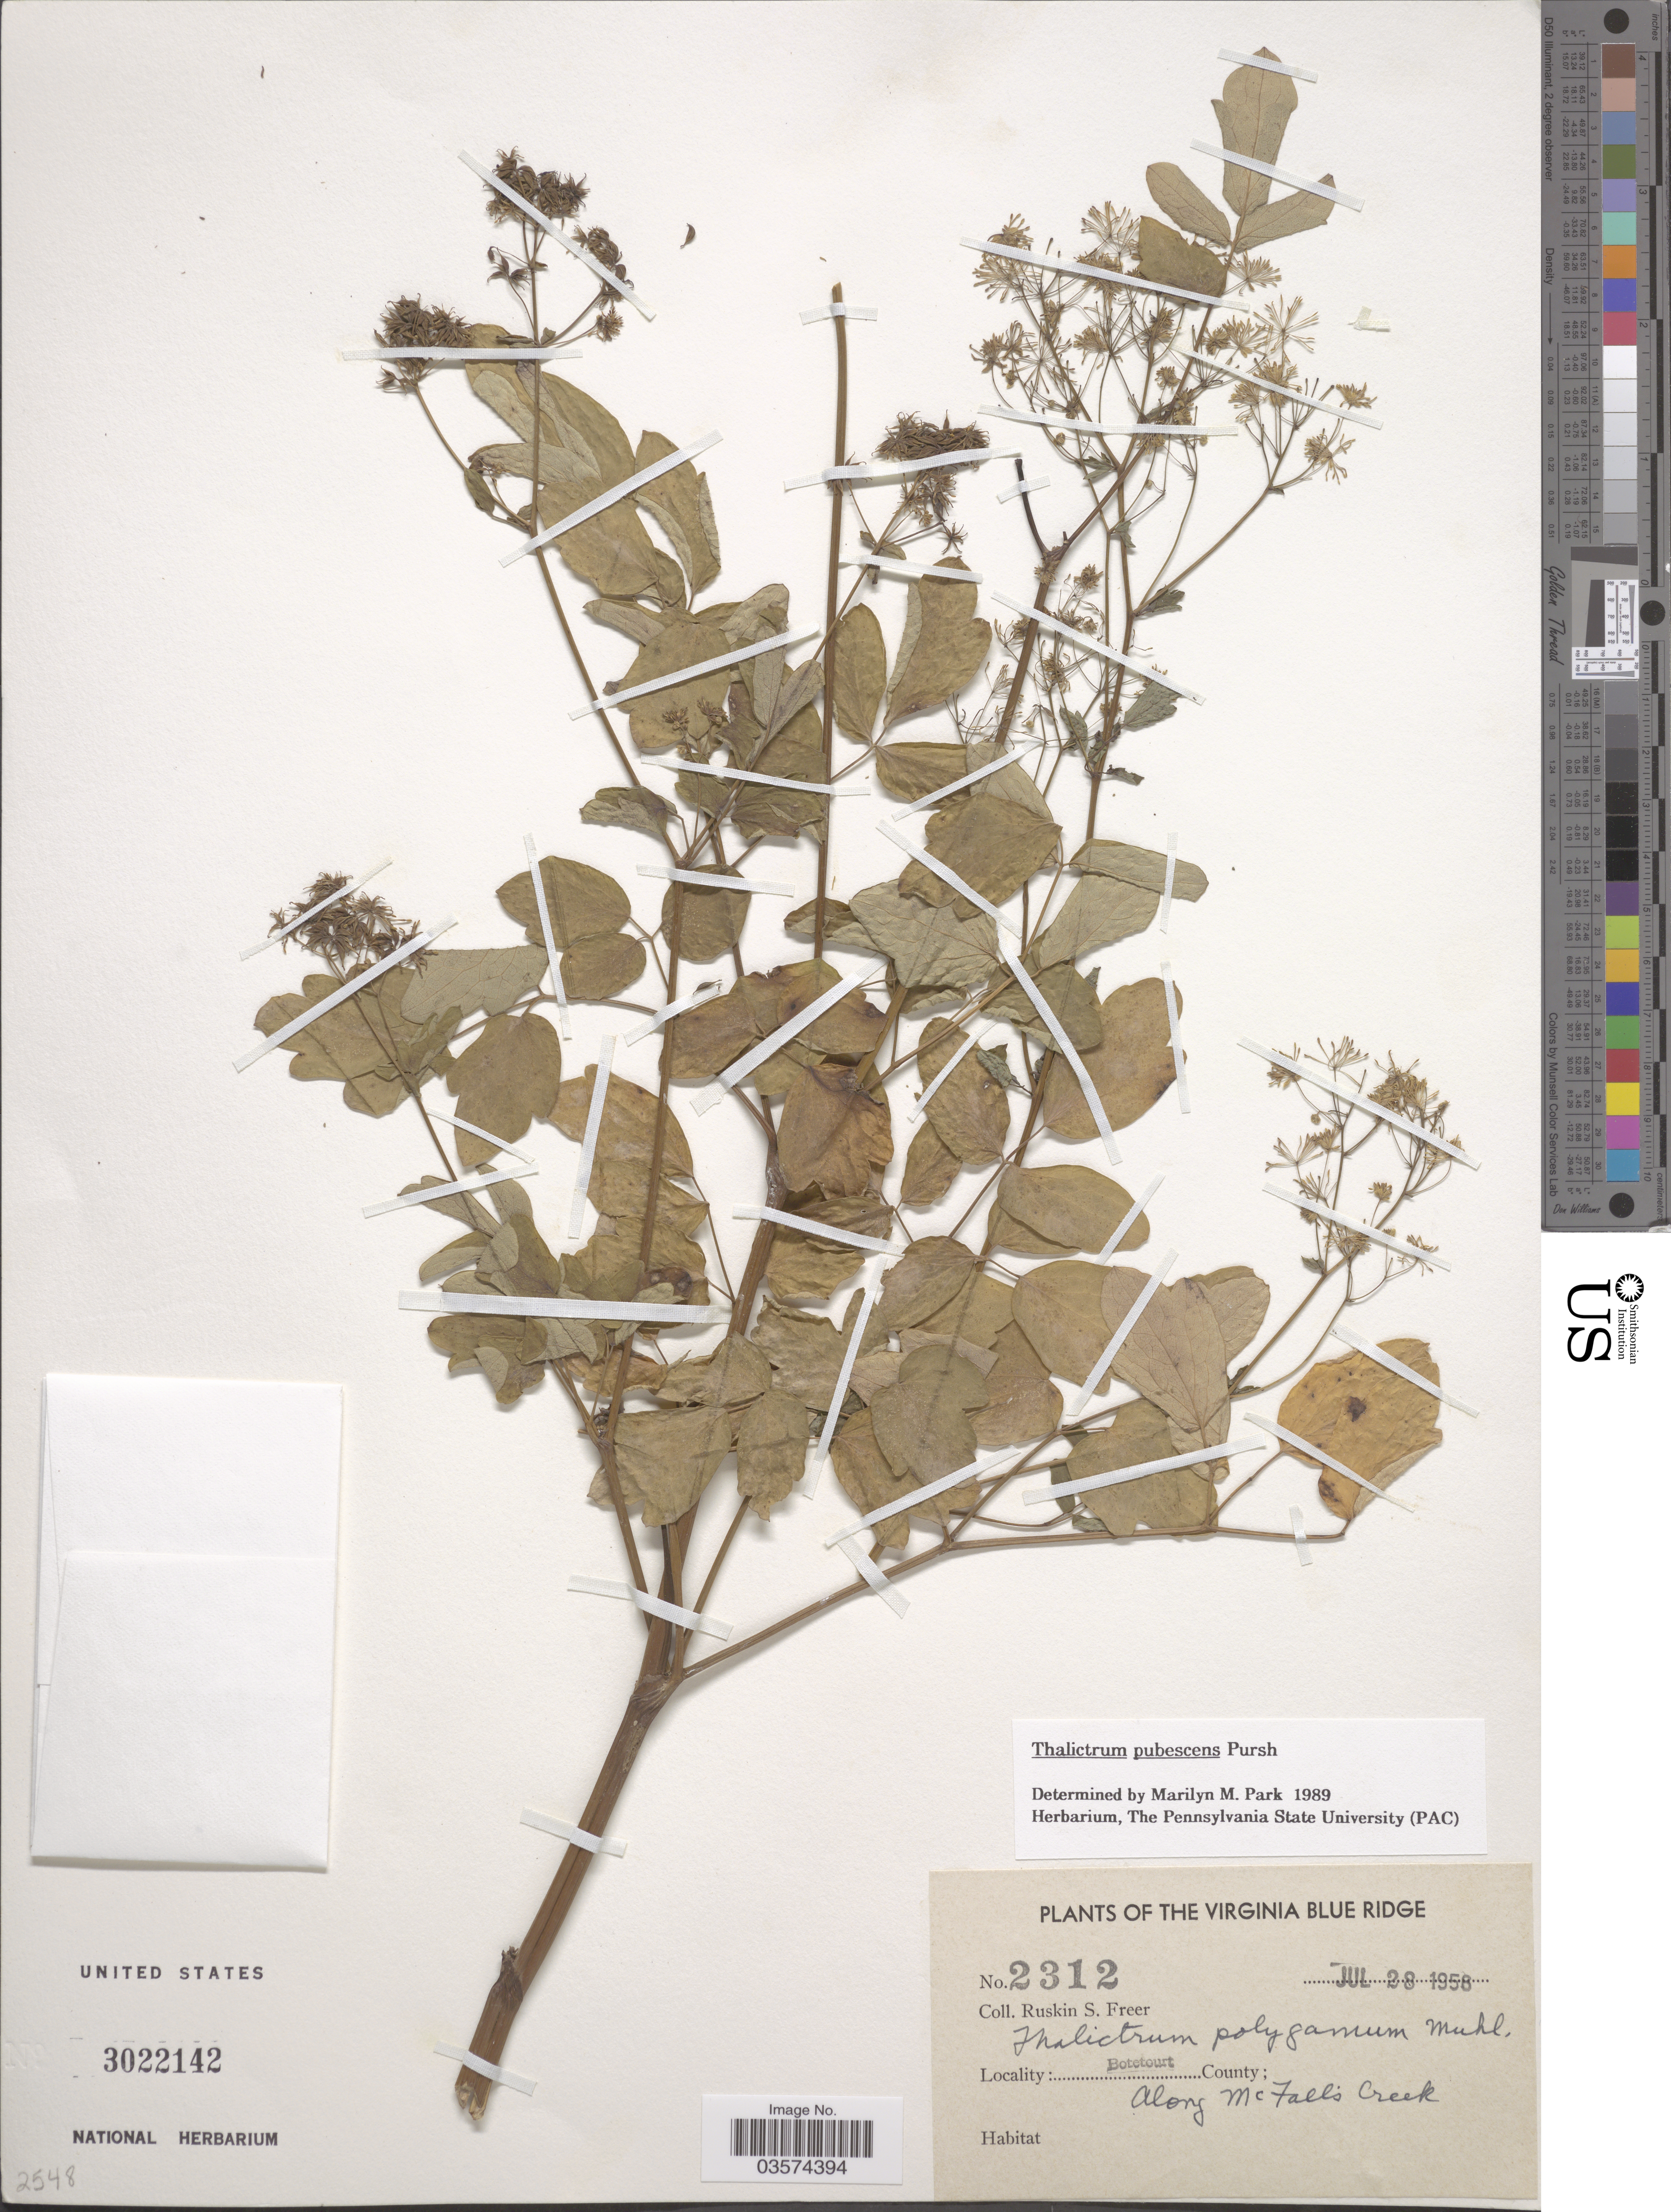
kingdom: Plantae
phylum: Tracheophyta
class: Magnoliopsida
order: Ranunculales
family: Ranunculaceae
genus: Thalictrum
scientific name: Thalictrum pubescens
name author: Pursh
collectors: R. Freer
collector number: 2312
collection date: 1958-07-28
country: United States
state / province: Virginia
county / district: Botetourt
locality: The Virginia Blue Ridge. Botetourt County; Along McFalls Creek.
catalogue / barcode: US 3022142